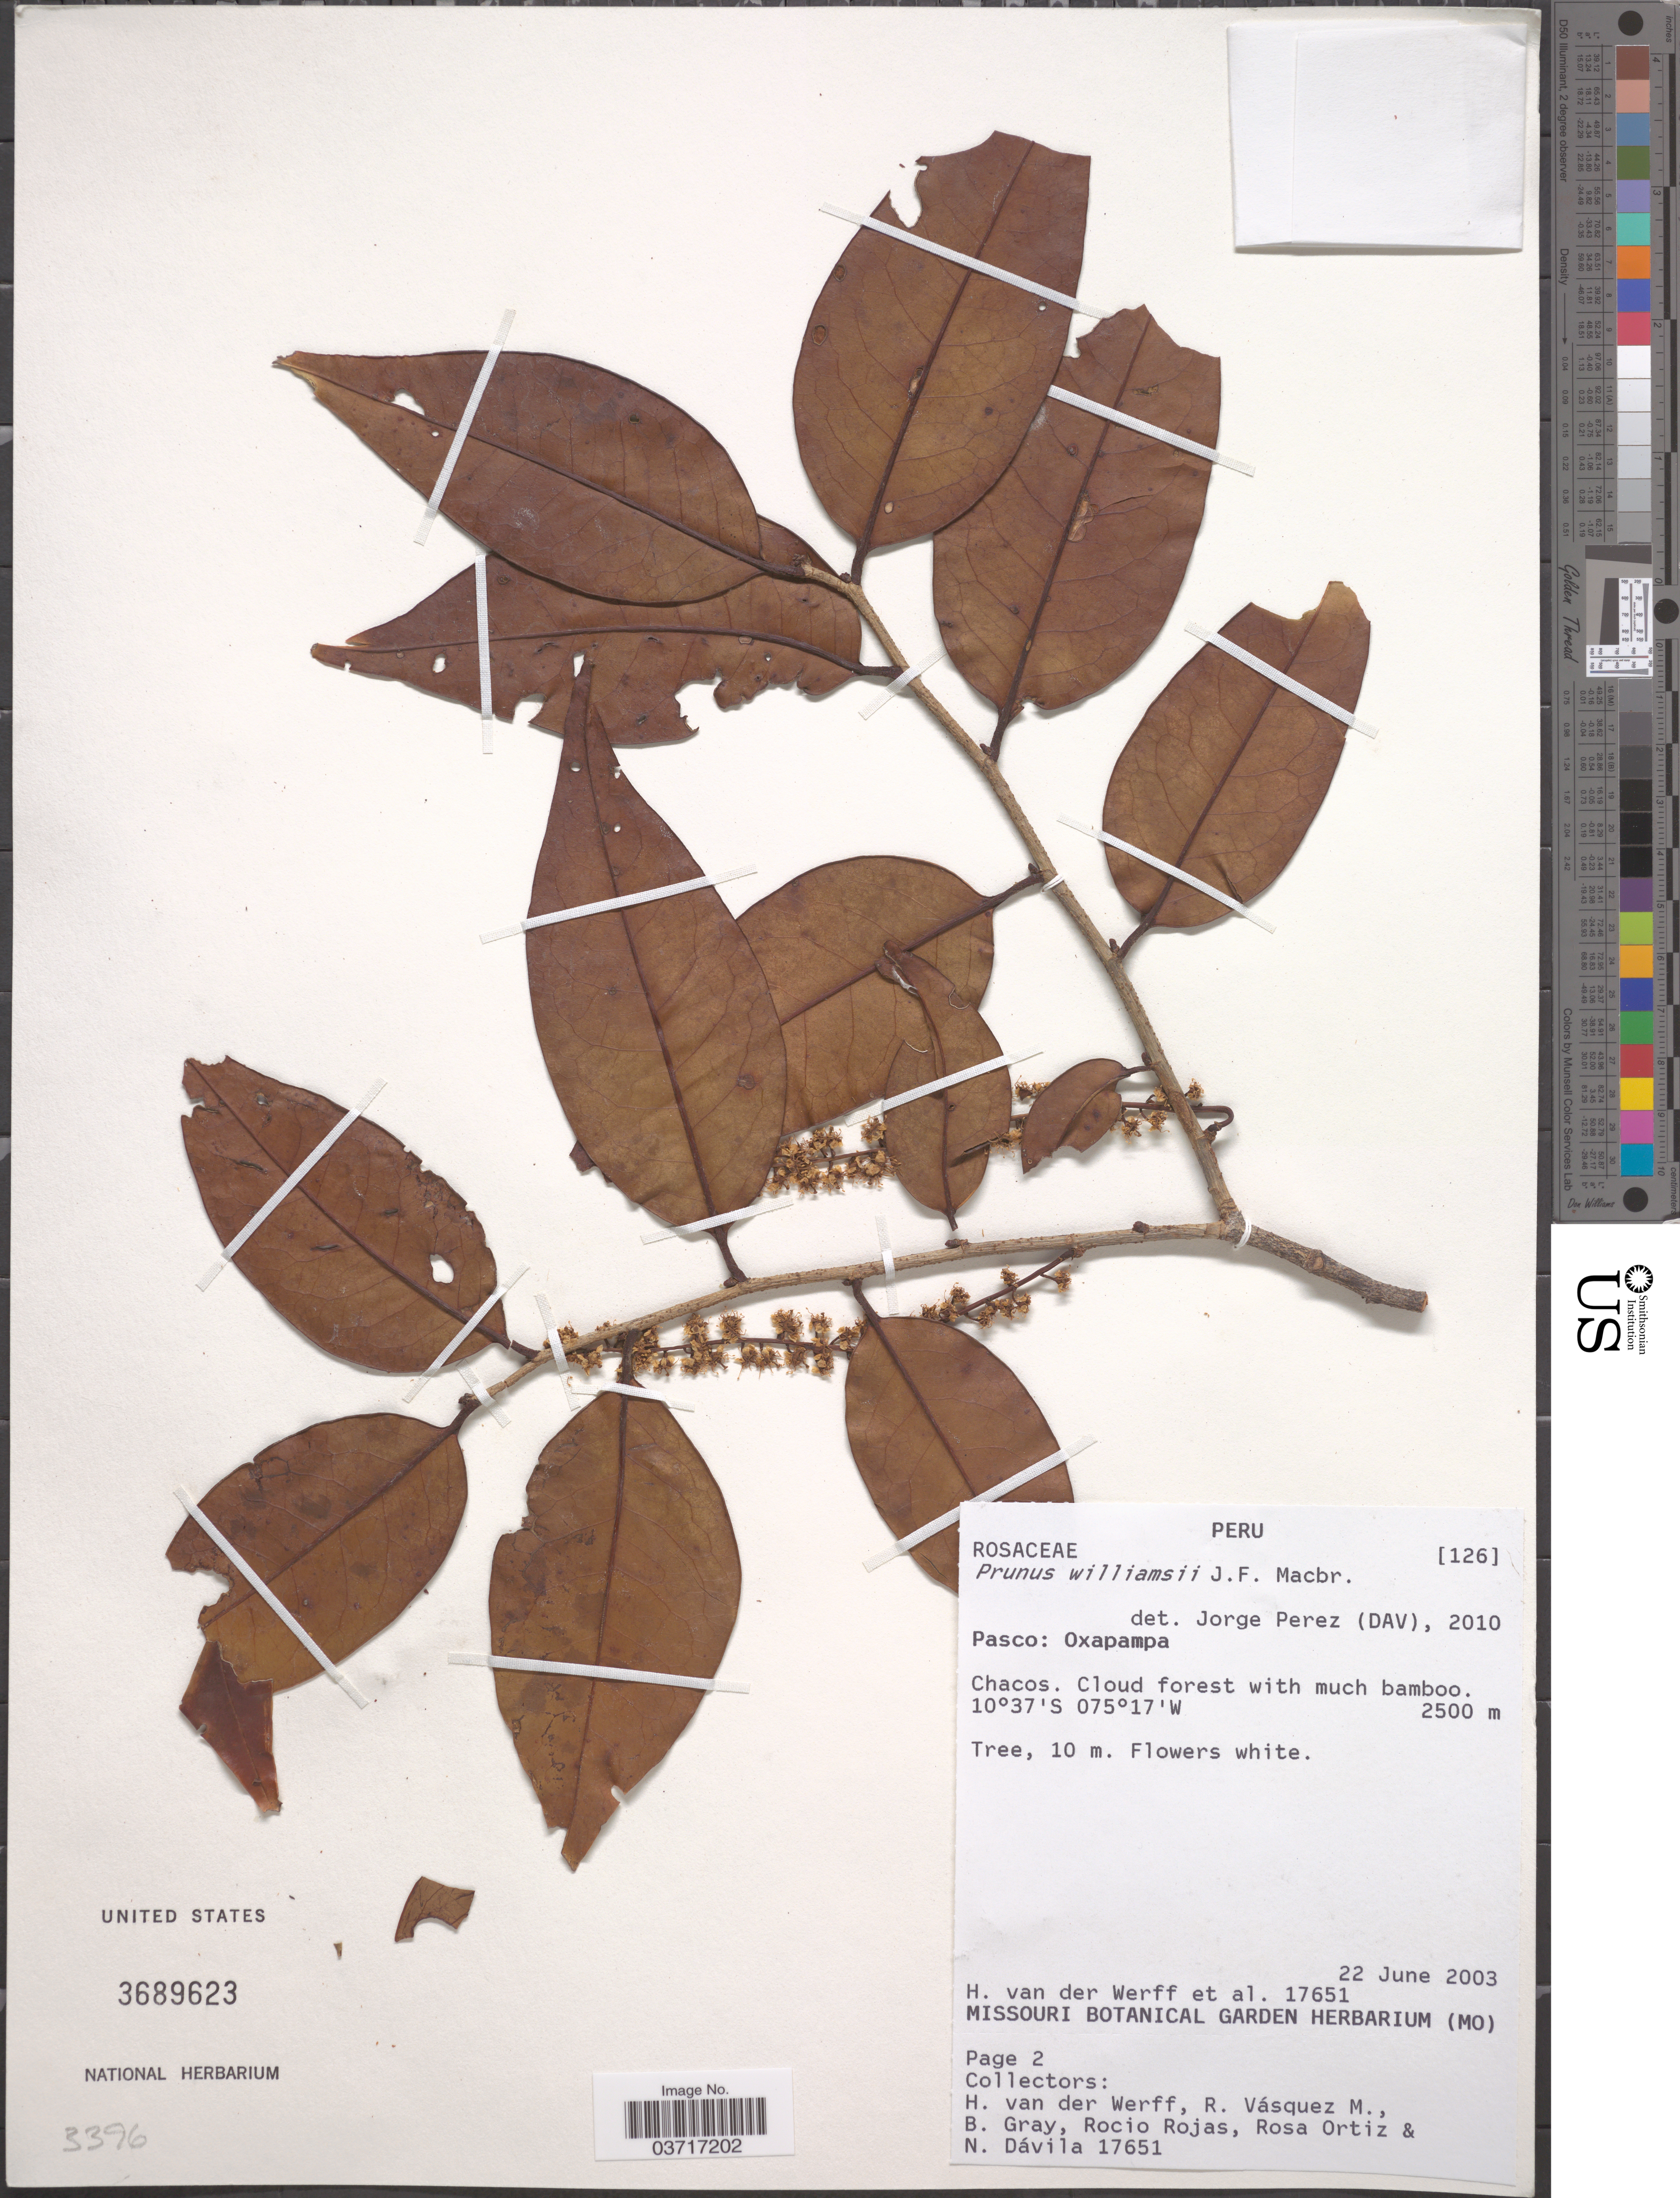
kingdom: Plantae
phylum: Tracheophyta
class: Magnoliopsida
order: Rosales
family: Rosaceae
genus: Prunus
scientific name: Prunus williamsii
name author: J.F. Macbr.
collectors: H. van der Werff, R. Vásquez M., B. Gray, R. Rojas & et al.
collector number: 17651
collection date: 2003-06-22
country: Peru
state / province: Pasco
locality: Oxapampa. Chacos.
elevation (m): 2500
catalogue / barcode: US 3689623